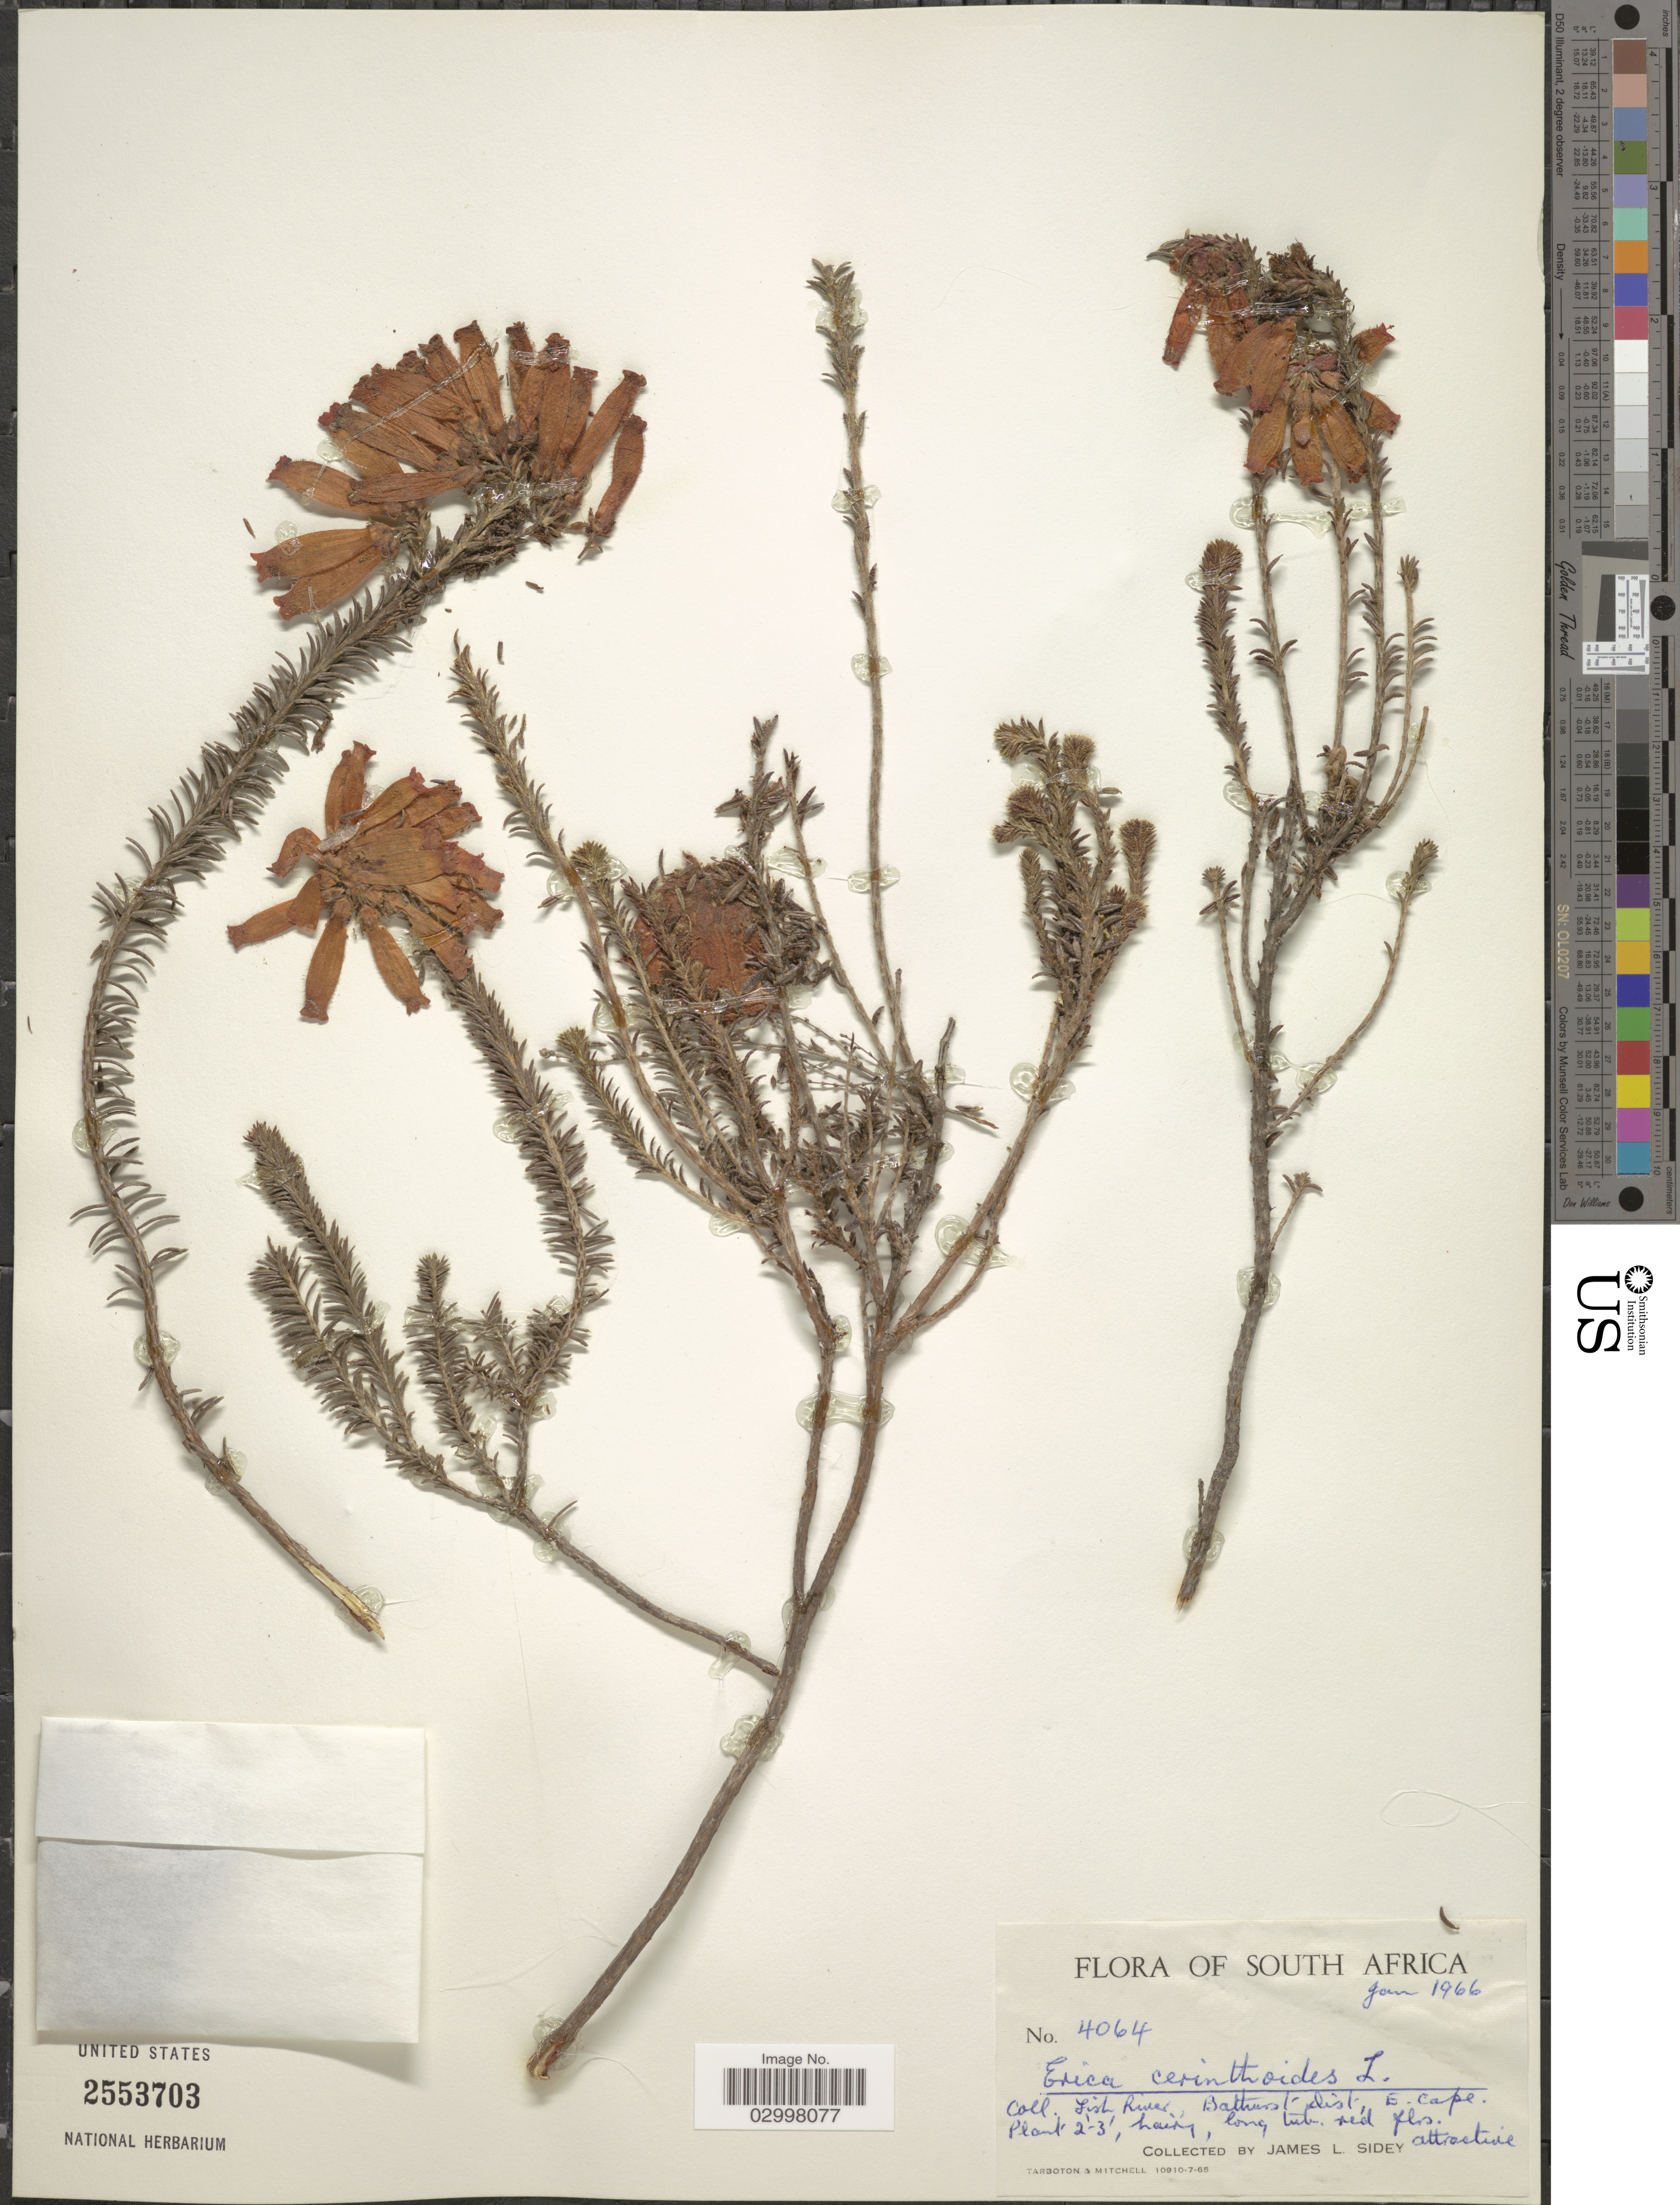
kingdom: Plantae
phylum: Tracheophyta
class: Magnoliopsida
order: Ericales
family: Ericaceae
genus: Erica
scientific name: Erica cerinthoides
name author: L.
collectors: J. L. Sidey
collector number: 4064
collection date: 1966-01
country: South Africa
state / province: Eastern Cape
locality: Fish River, Bathurst dist. E. Cape.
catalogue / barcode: US 2553703